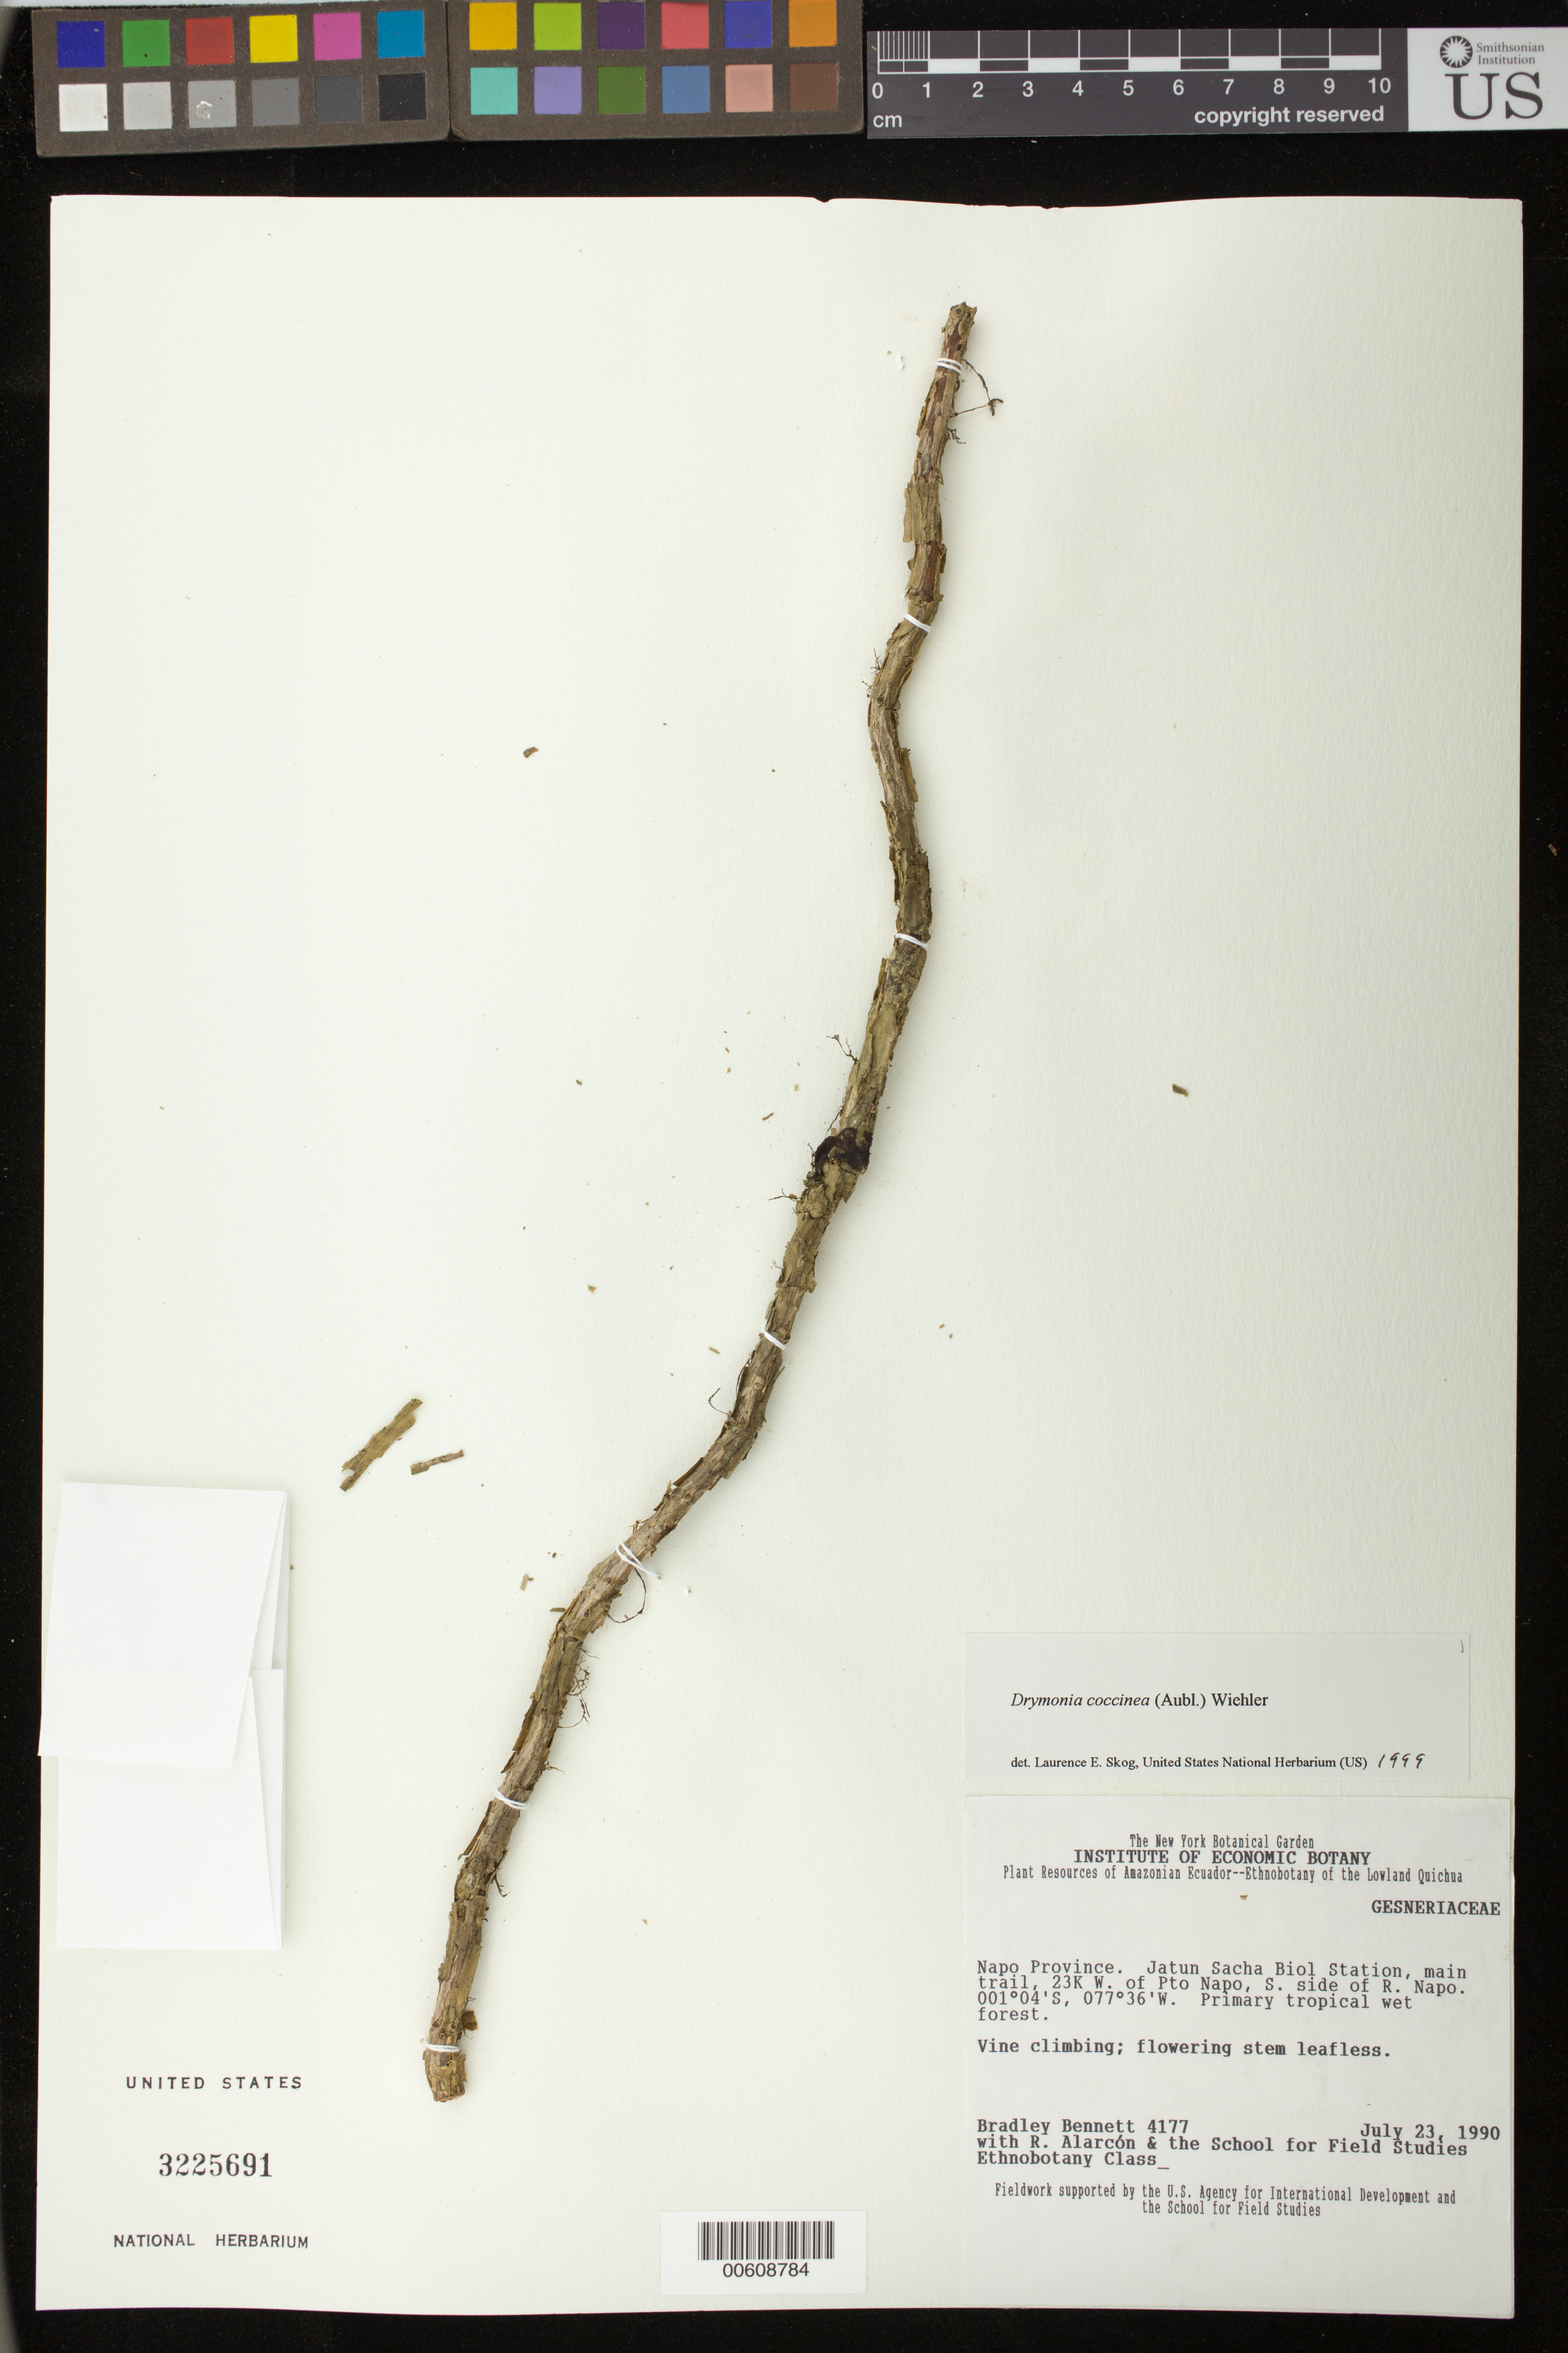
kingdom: Plantae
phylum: Tracheophyta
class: Magnoliopsida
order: Lamiales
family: Gesneriaceae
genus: Drymonia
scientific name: Drymonia coccinea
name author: (Aubl.) Wiehler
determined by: Skog, Laurence E.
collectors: B. Bennett, R. Alarcon & The School for Field Studies Ethnobotany Class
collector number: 4177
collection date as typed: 23 Jul 1990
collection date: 1990-07-23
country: Ecuador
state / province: Napo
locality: Jatun Sacha Biol Station, main trail, 23 k W of Pto Napo, S side of R. Napo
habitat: Primary tropical wet forest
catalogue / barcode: US 3225691